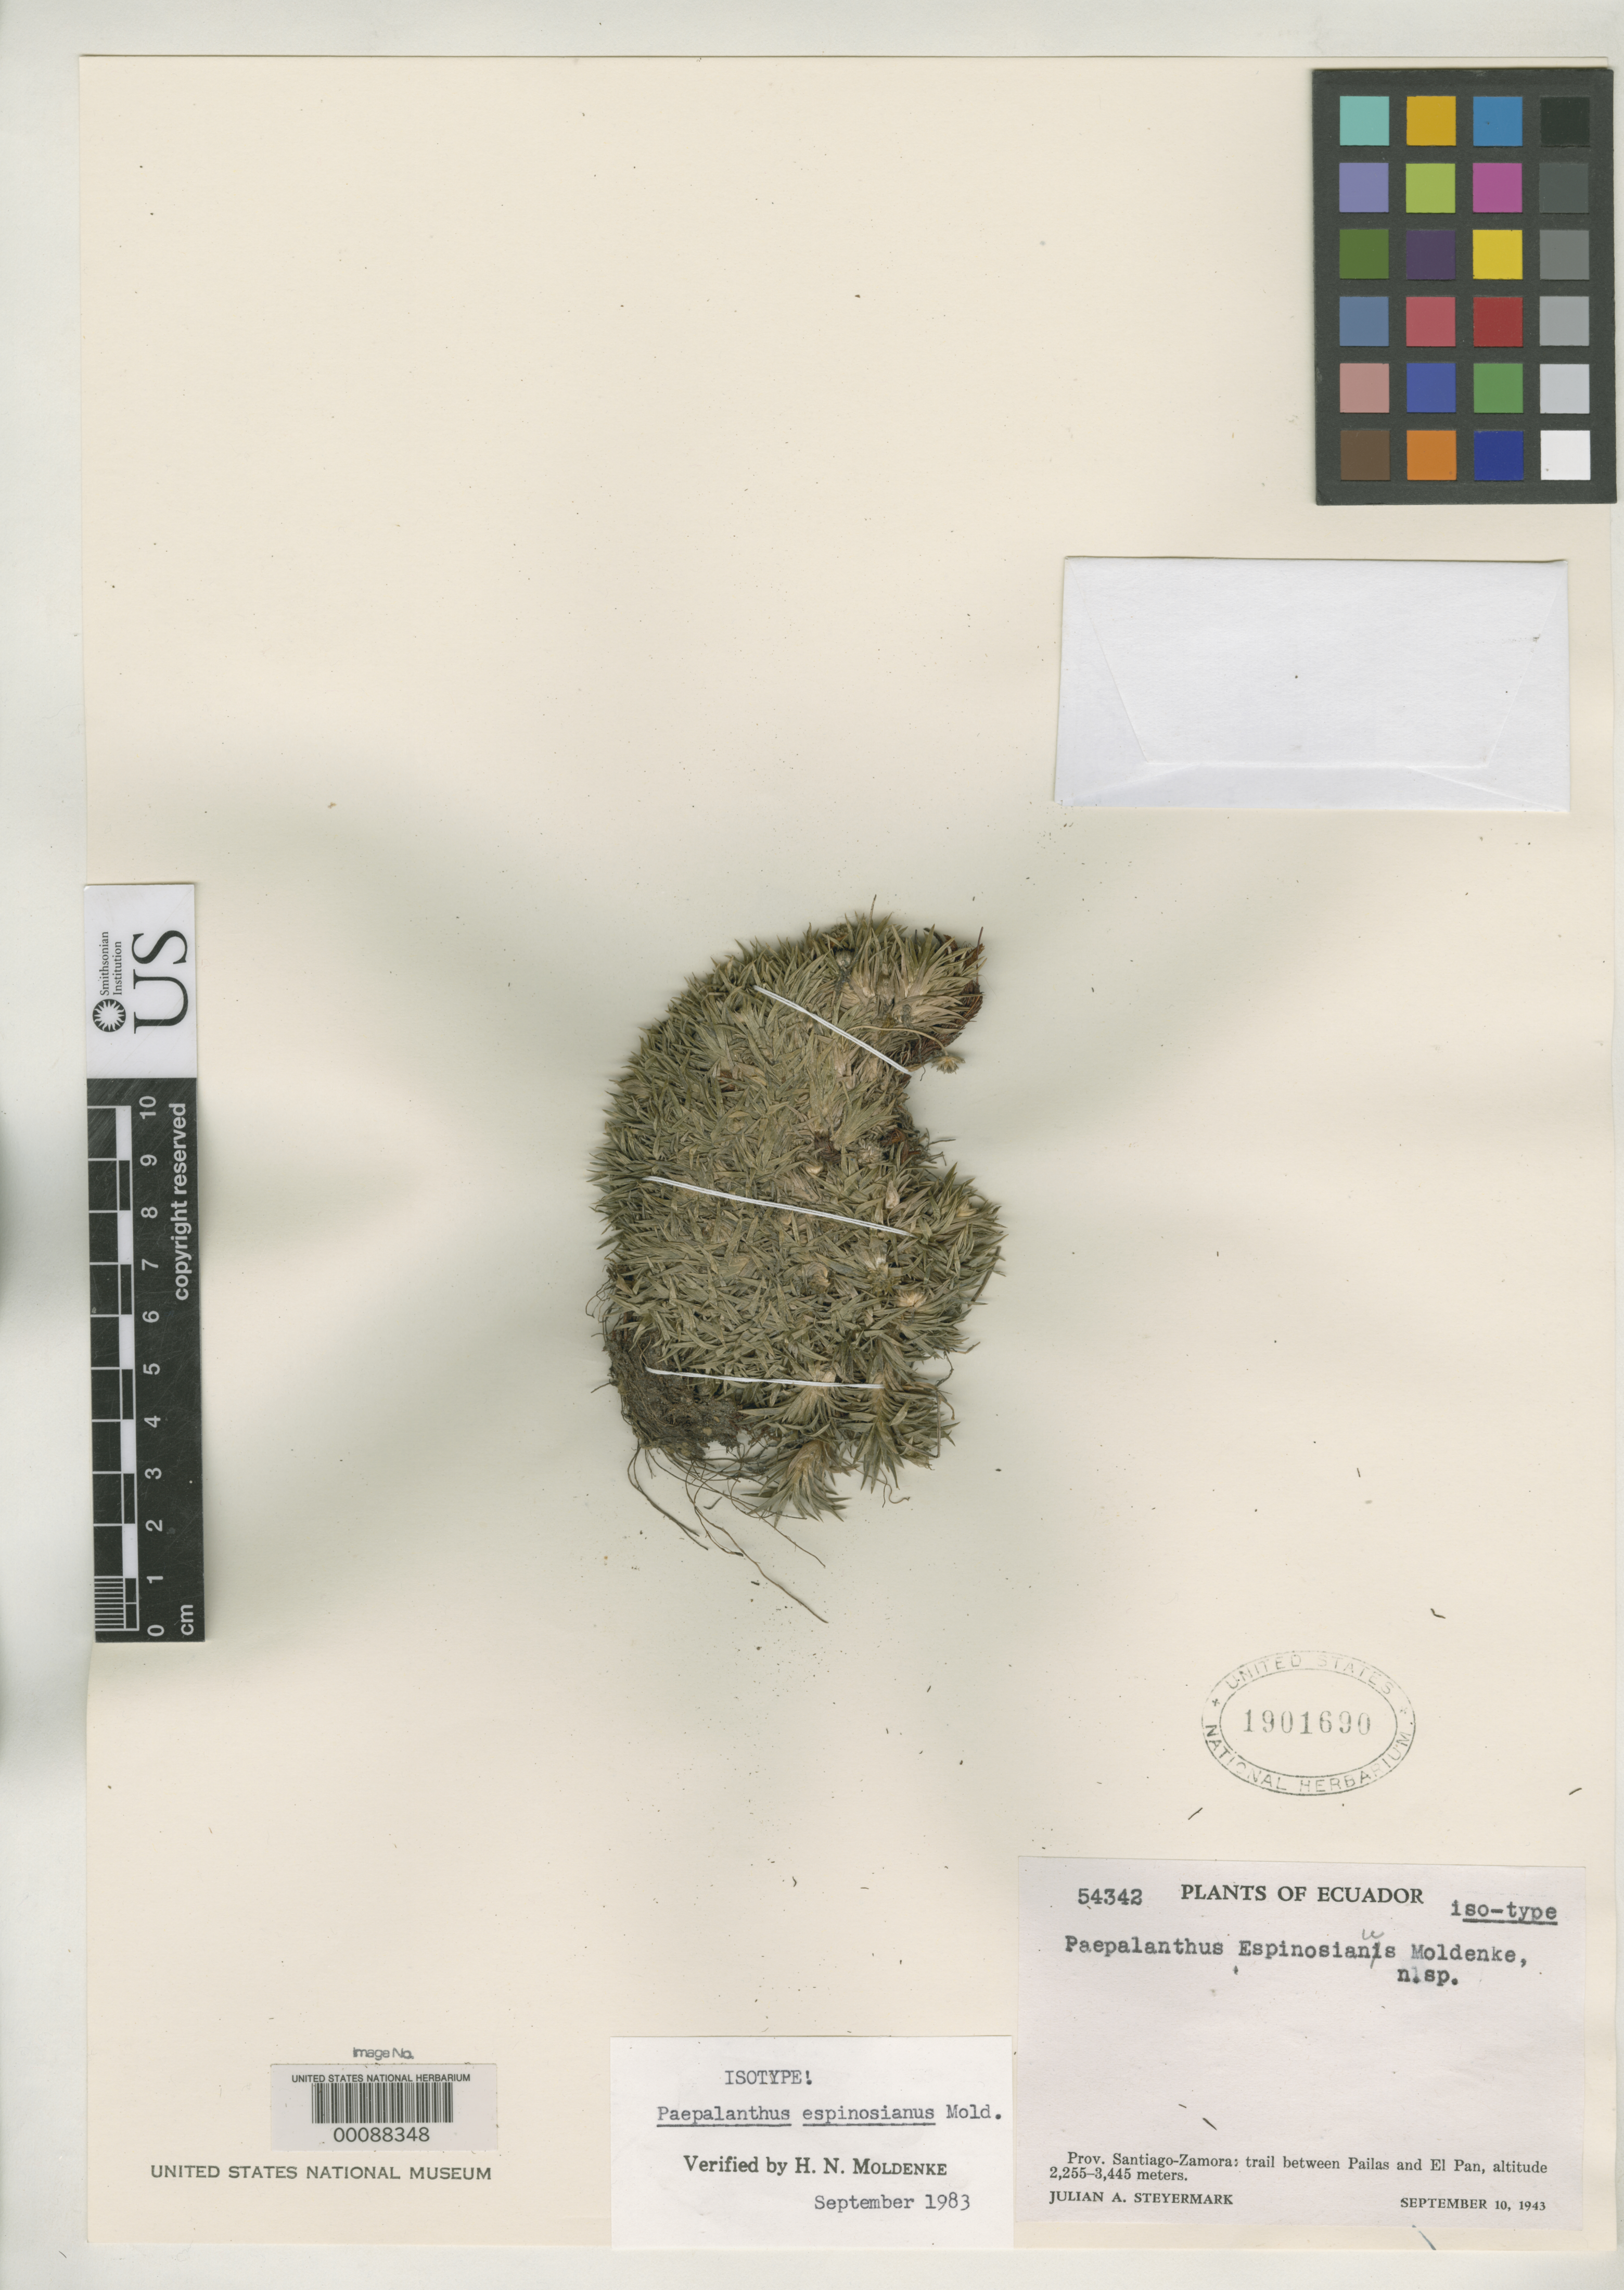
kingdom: Plantae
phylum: Tracheophyta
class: Liliopsida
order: Poales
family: Eriocaulaceae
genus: Paepalanthus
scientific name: Paepalanthus espinosianus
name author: Moldenke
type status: Isotype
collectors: J. Steyermark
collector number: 54342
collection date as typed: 10 Sep 1943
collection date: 1943-09-10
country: Ecuador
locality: Between Pailas and El Pan.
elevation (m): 2255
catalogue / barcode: US 1901690